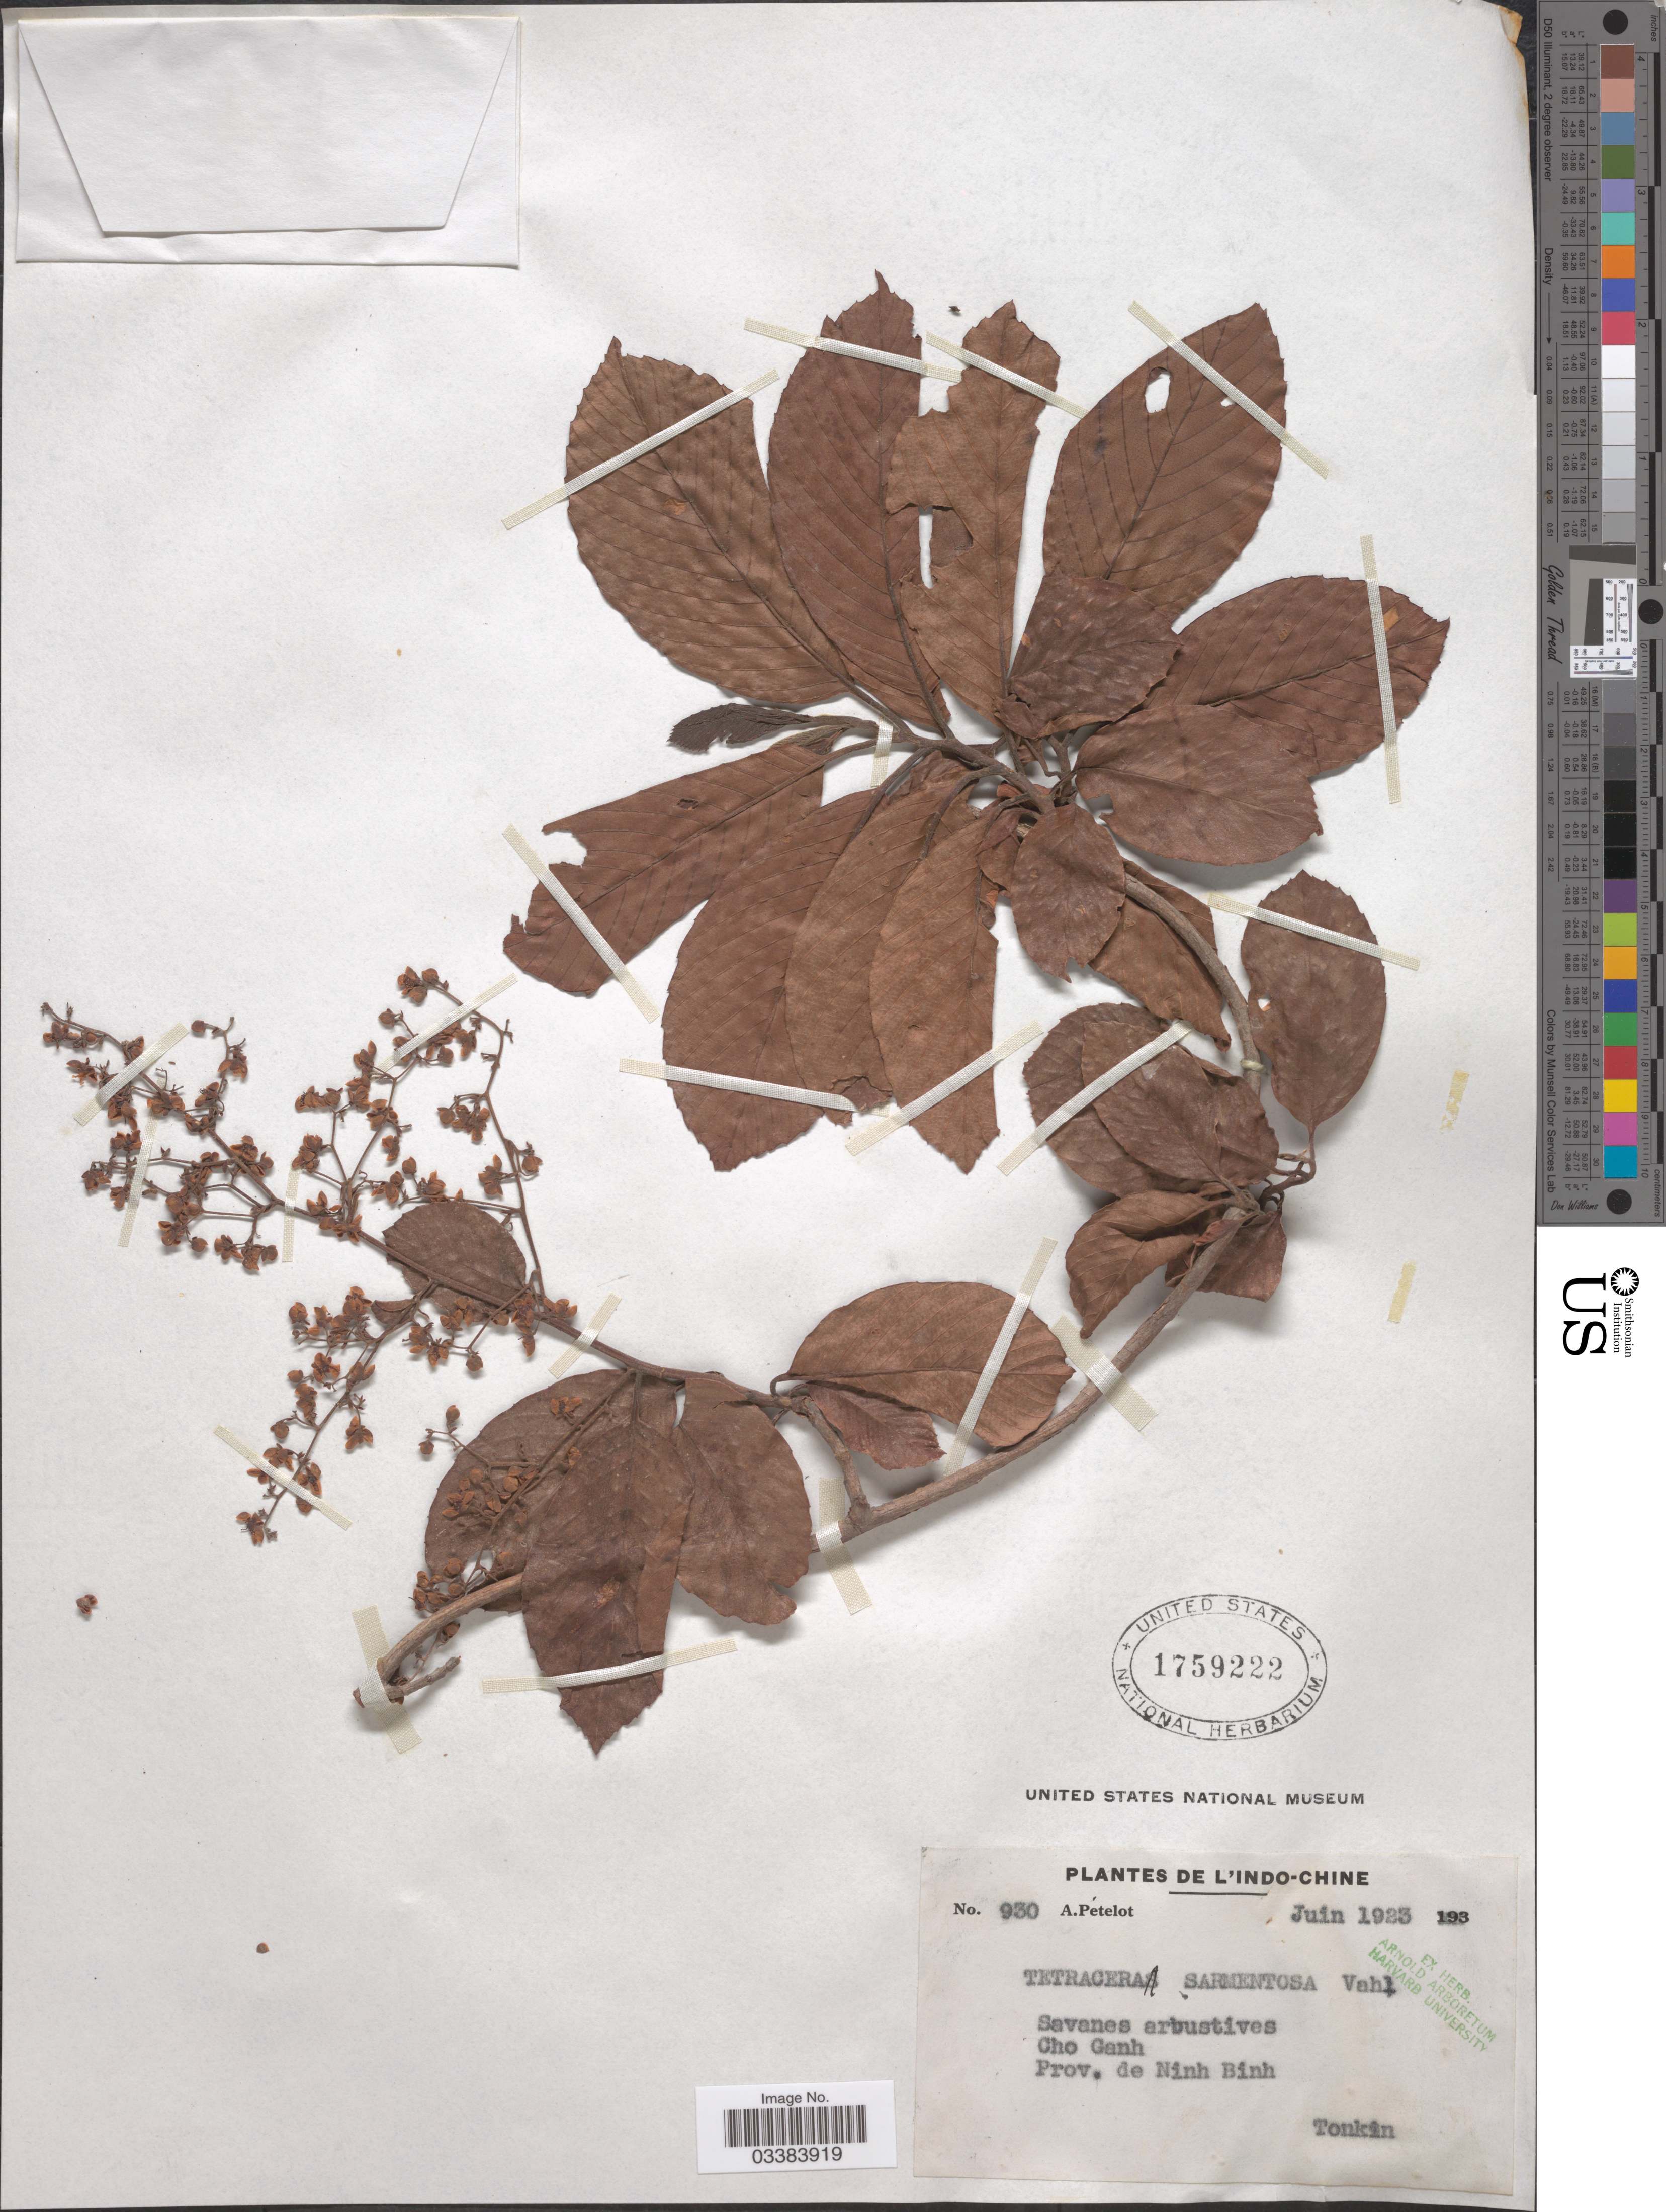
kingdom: Plantae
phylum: Tracheophyta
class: Magnoliopsida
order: Dilleniales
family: Dilleniaceae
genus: Tetracera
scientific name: Tetracera sarmentosa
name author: (L.) Vahl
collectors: A. Petelot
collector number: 930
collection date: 1923-06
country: Vietnam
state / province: Ninh Binh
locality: Indo-chine. Cho Ganh. Tonkin.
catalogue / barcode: US 1759222